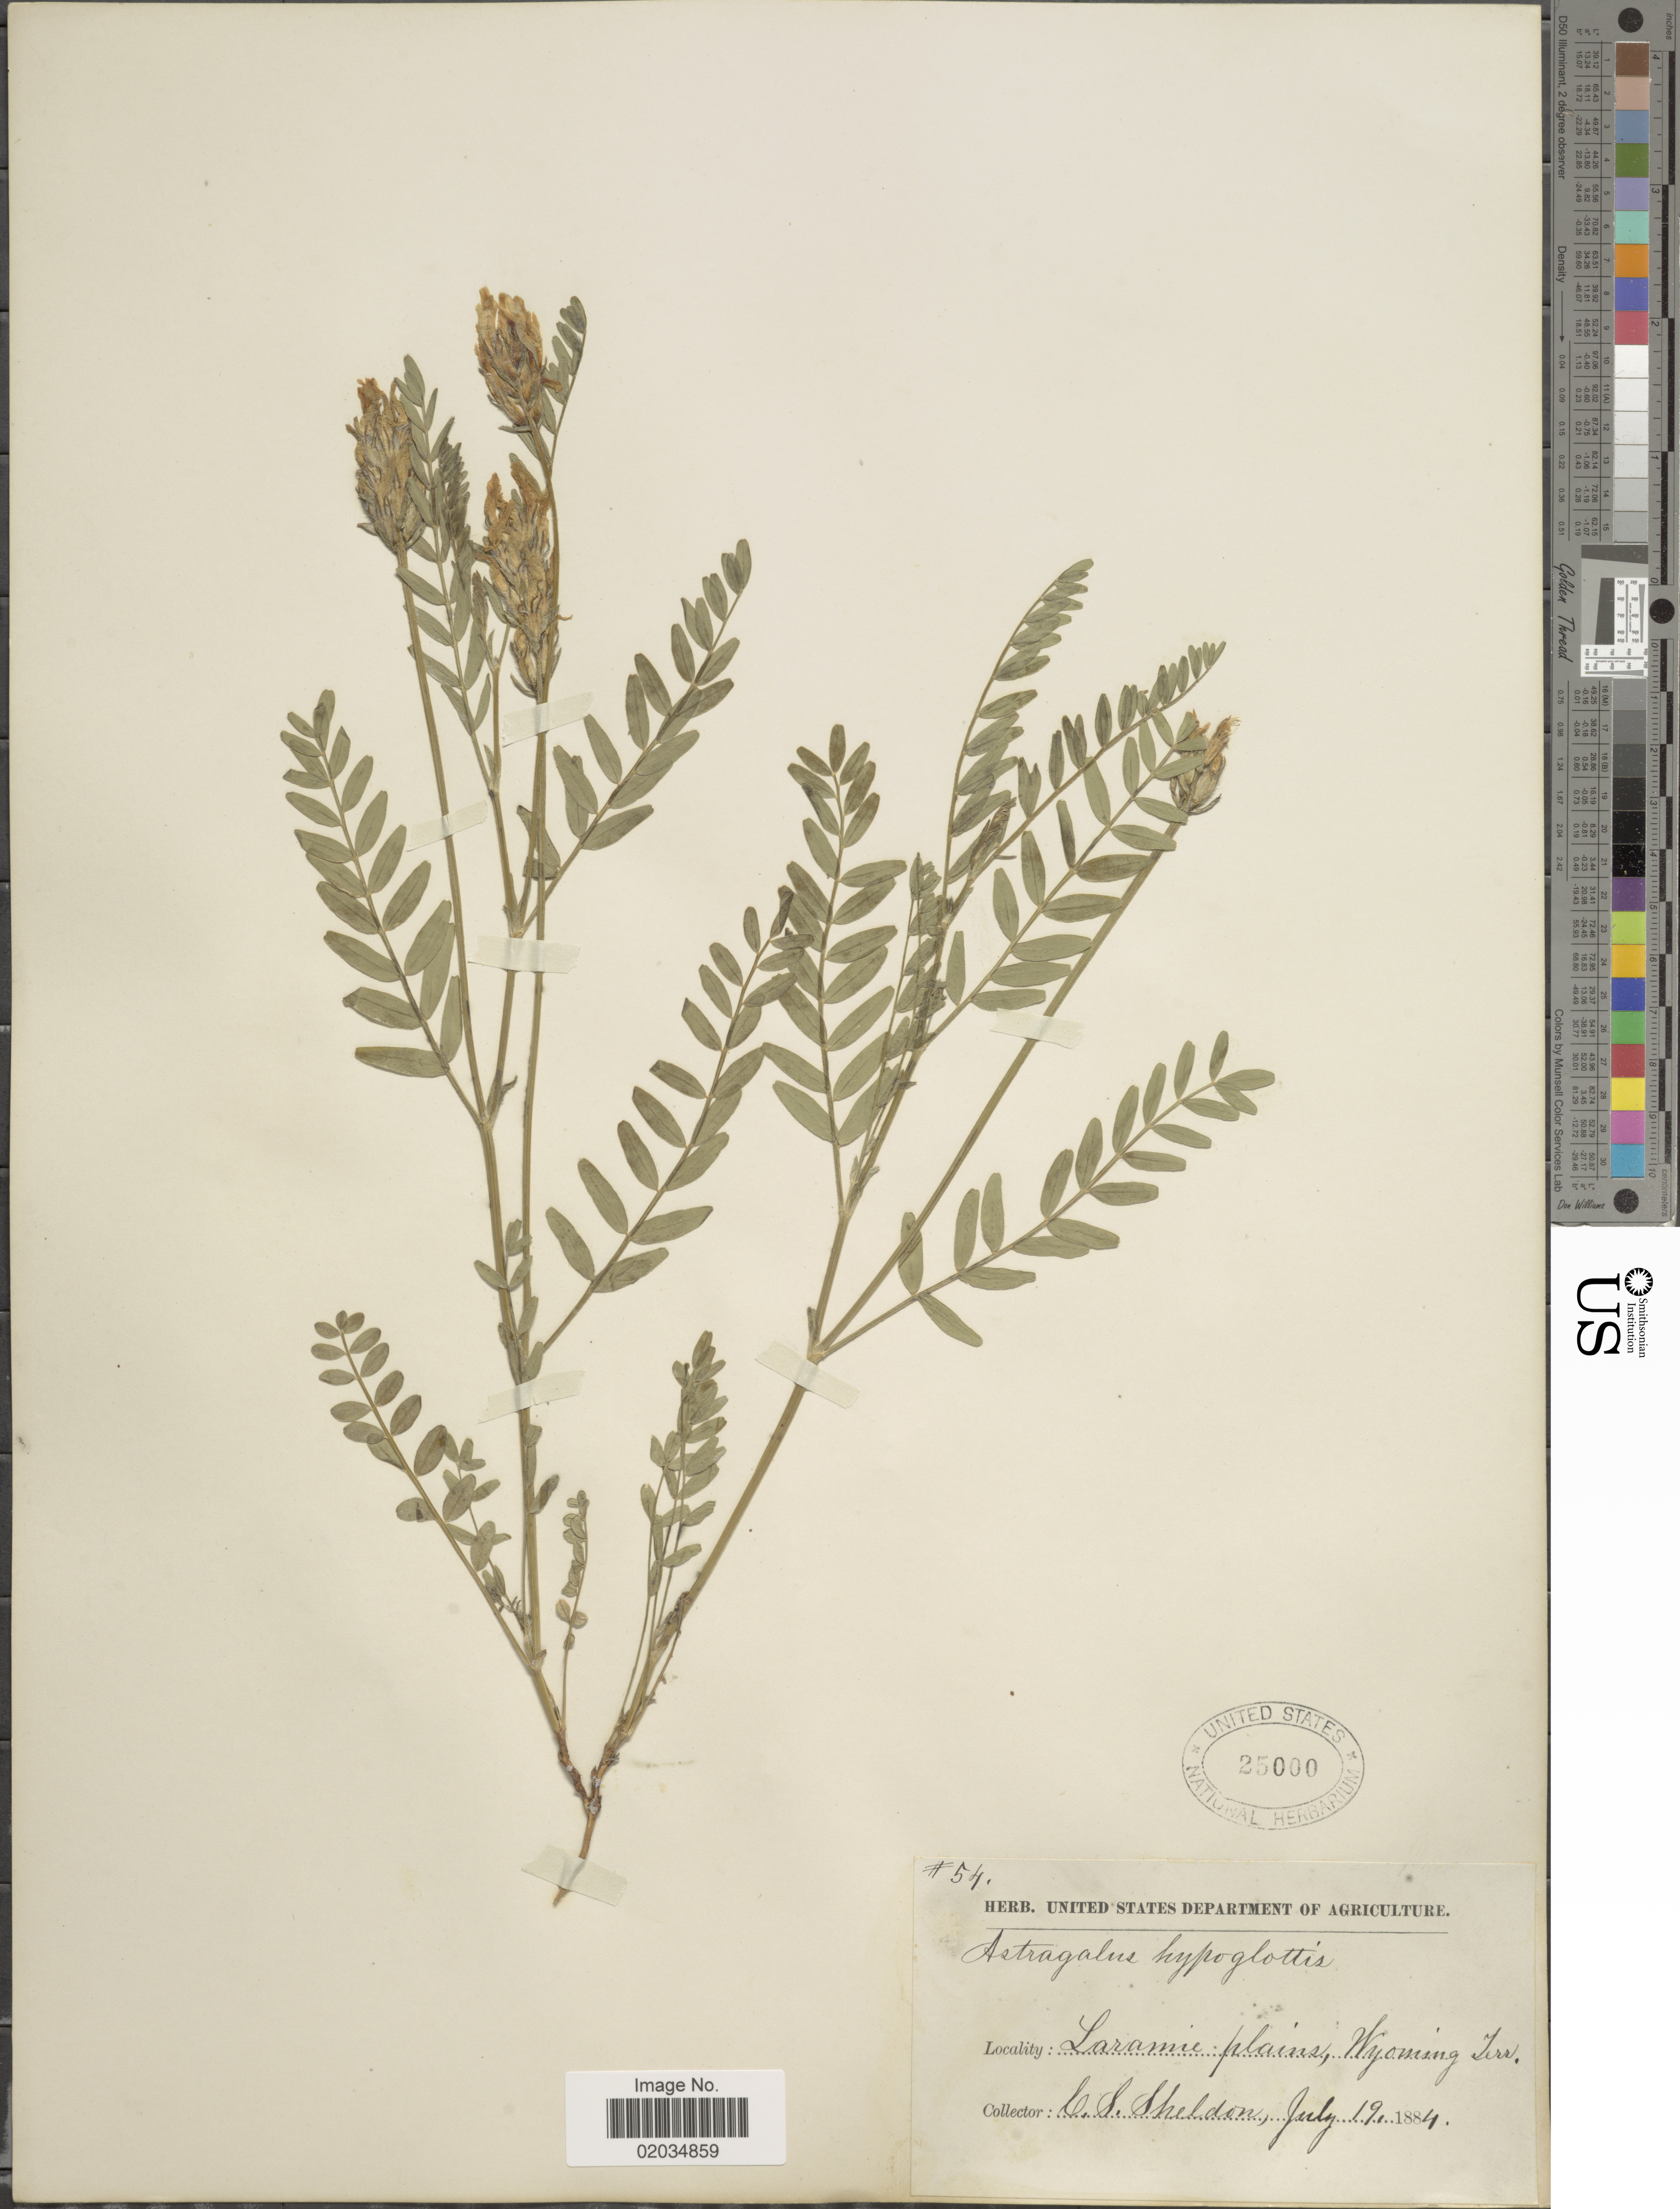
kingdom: Plantae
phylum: Tracheophyta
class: Magnoliopsida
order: Fabales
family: Fabaceae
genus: Astragalus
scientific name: Astragalus striatus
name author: Nutt.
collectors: C. S. Sheldon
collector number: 54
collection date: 1884-07-19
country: United States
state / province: Wyoming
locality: Laramie plains, Wyoming Terr.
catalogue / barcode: US 25000